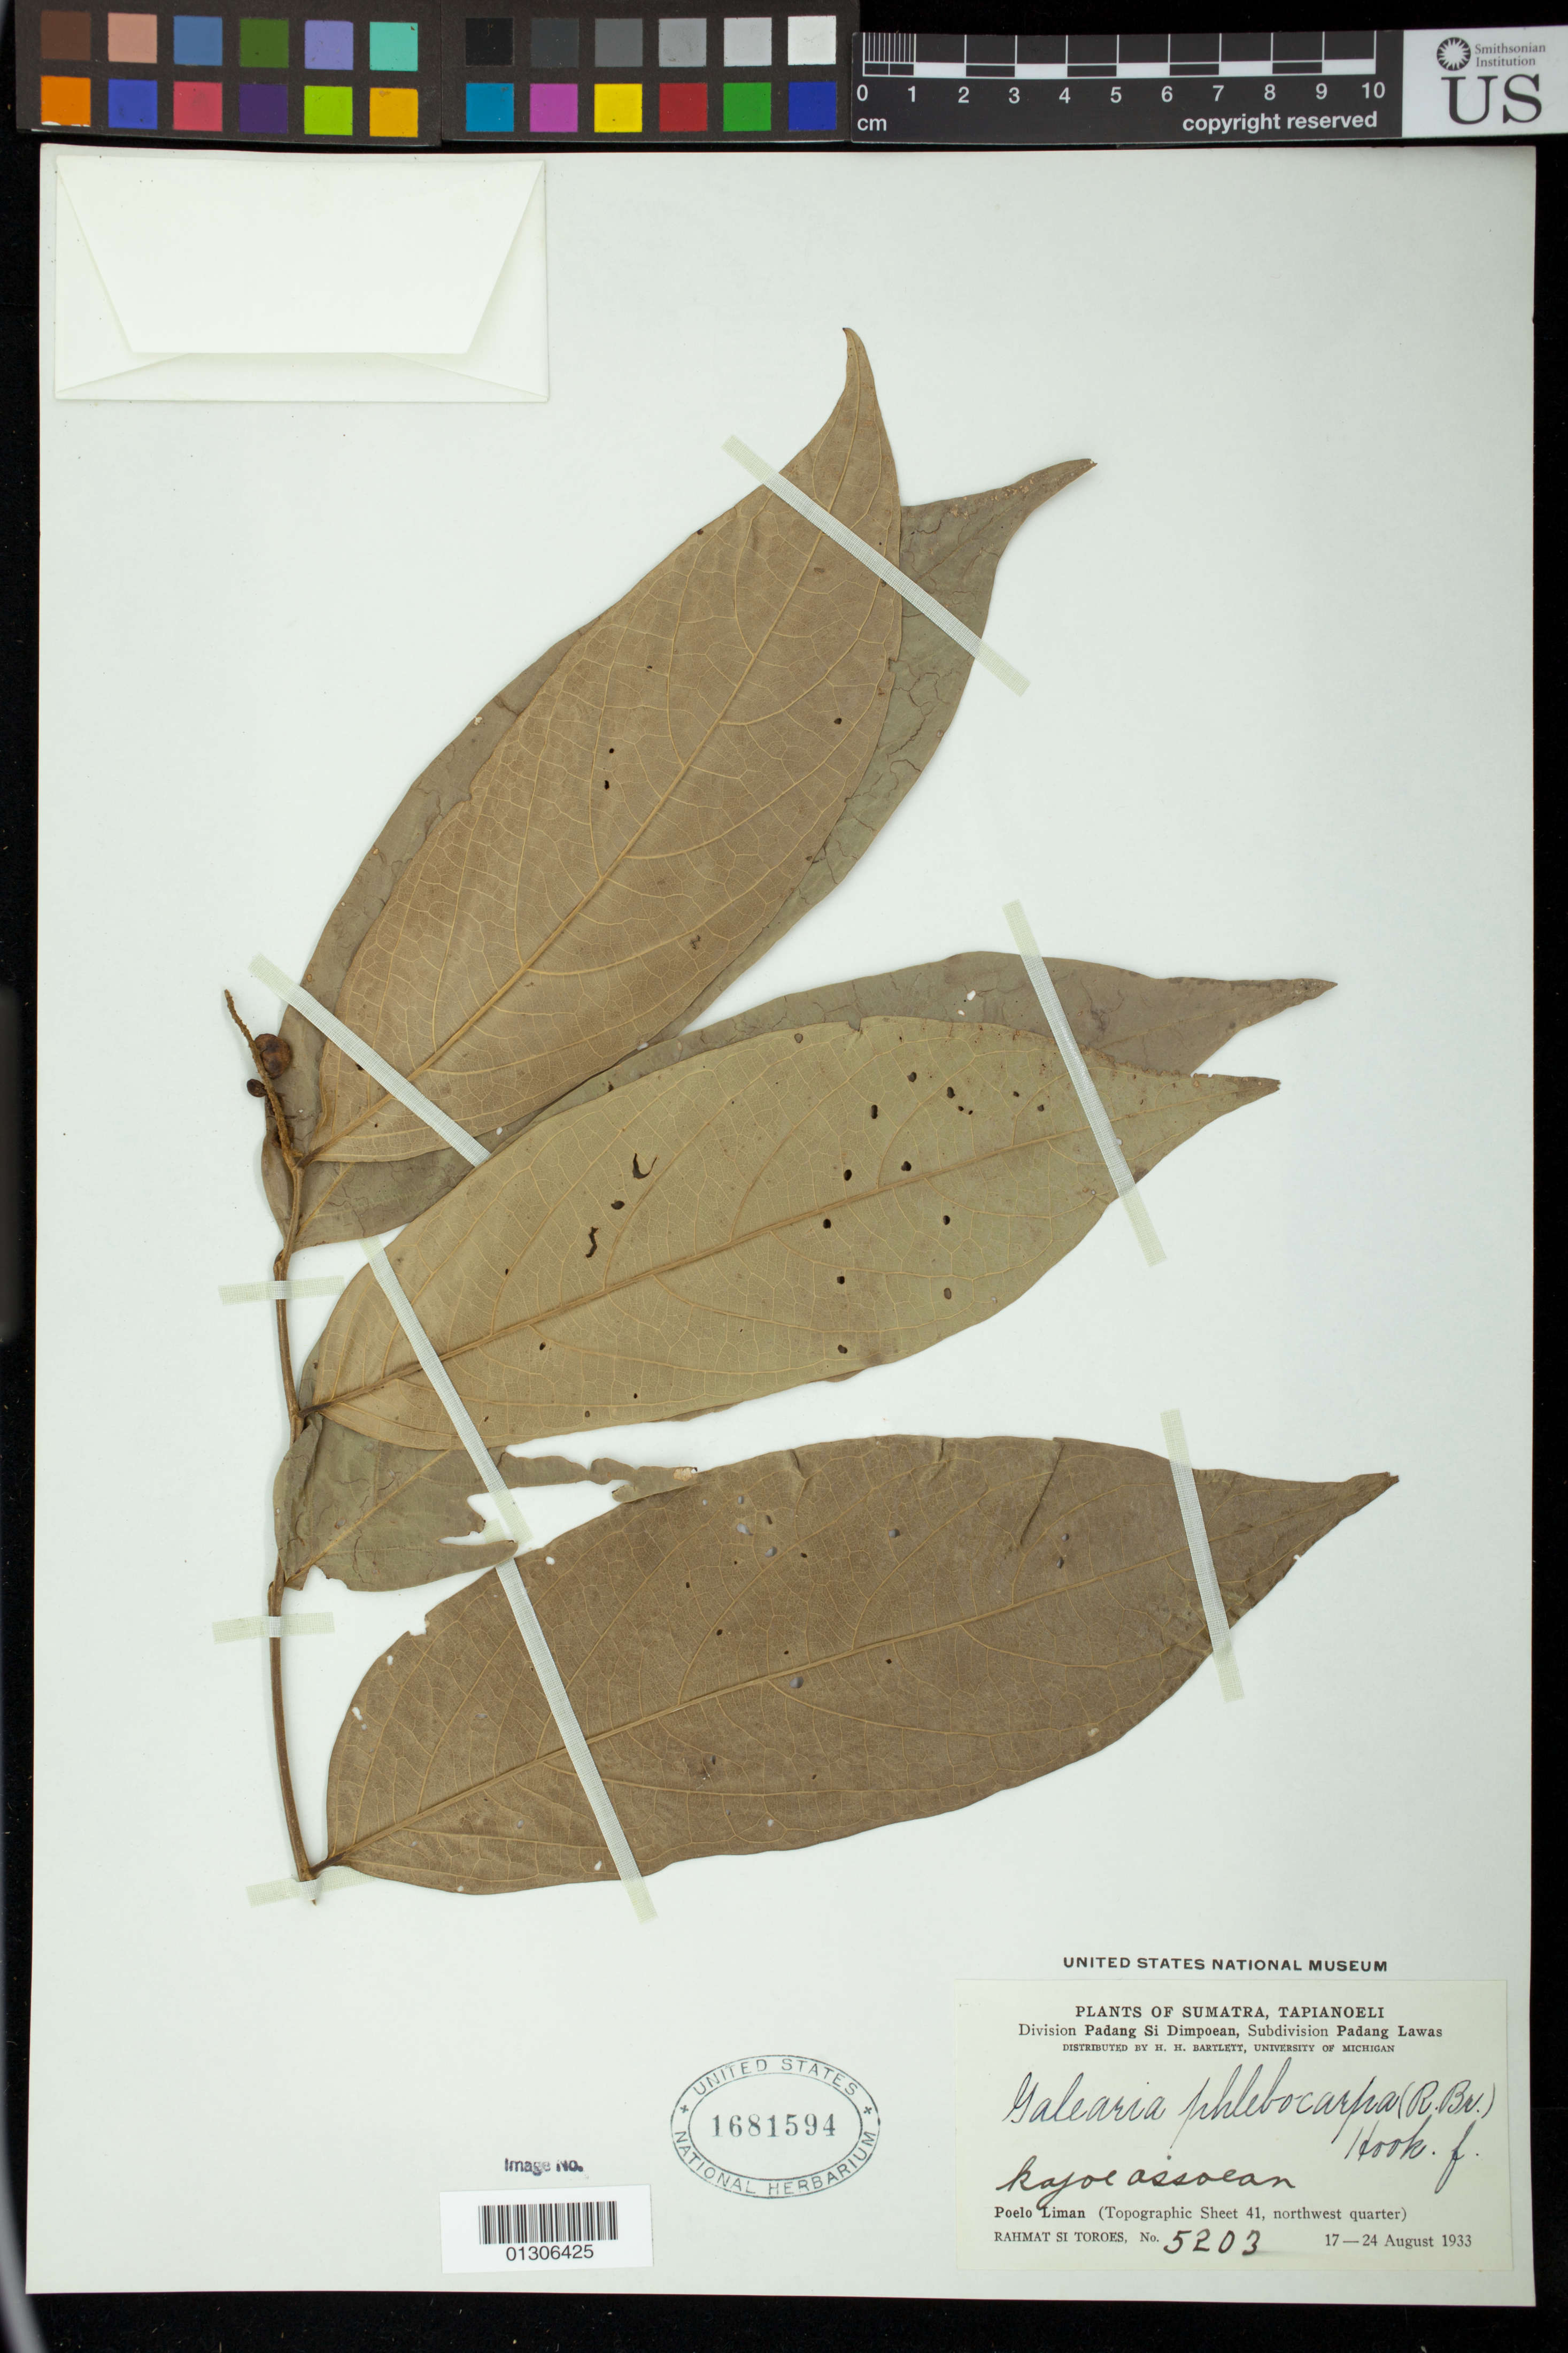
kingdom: Plantae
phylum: Tracheophyta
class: Magnoliopsida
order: Malpighiales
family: Pandaceae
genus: Galearia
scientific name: Galearia fulva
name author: (Tul.) Miq.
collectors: Rahmat Si Boeea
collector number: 5203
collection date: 1933-08-17/1933-08-24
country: Indonesia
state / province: Sumatra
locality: Poelo Liman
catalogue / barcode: US 1681594